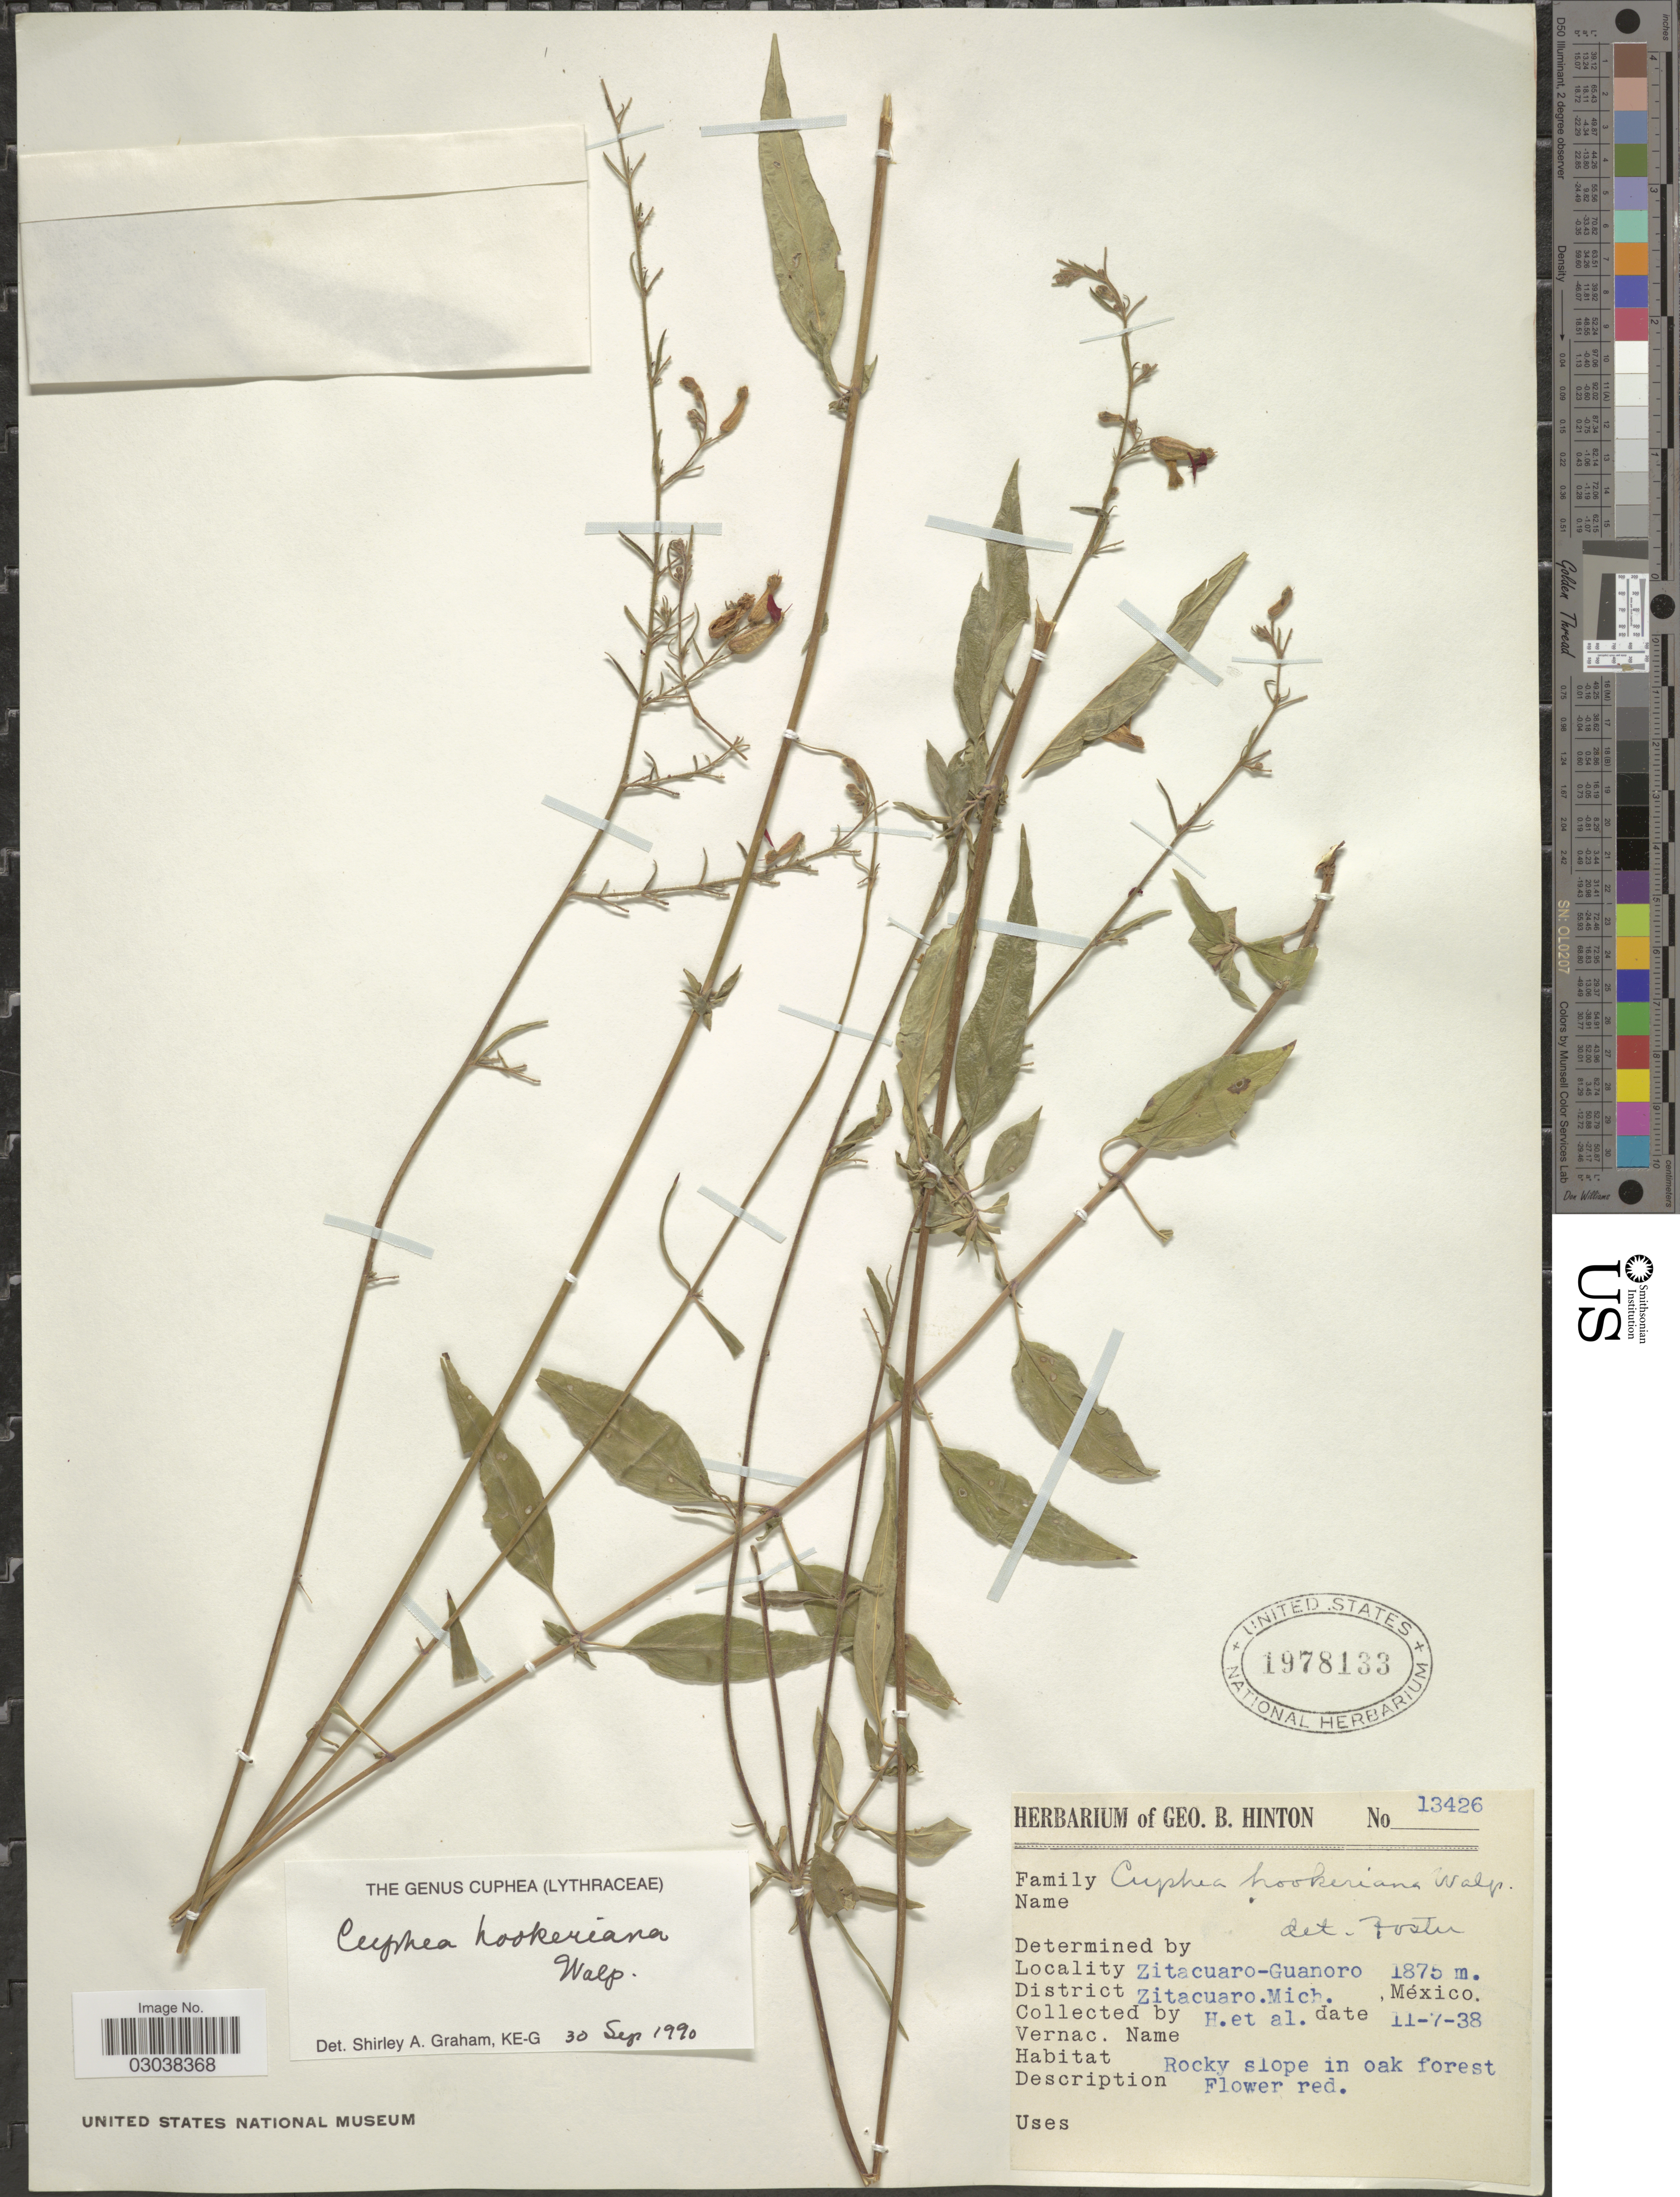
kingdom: Plantae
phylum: Tracheophyta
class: Magnoliopsida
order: Myrtales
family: Lythraceae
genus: Cuphea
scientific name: Cuphea hookeriana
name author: Walp.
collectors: G. B. Hinton & et al.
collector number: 13426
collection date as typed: Transcribed d/m/y: 11/7/38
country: Mexico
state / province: Michoacán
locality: Zitacuaro-Guanoro. District Zitacuaro. Mich.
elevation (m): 1875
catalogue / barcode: US 1978133